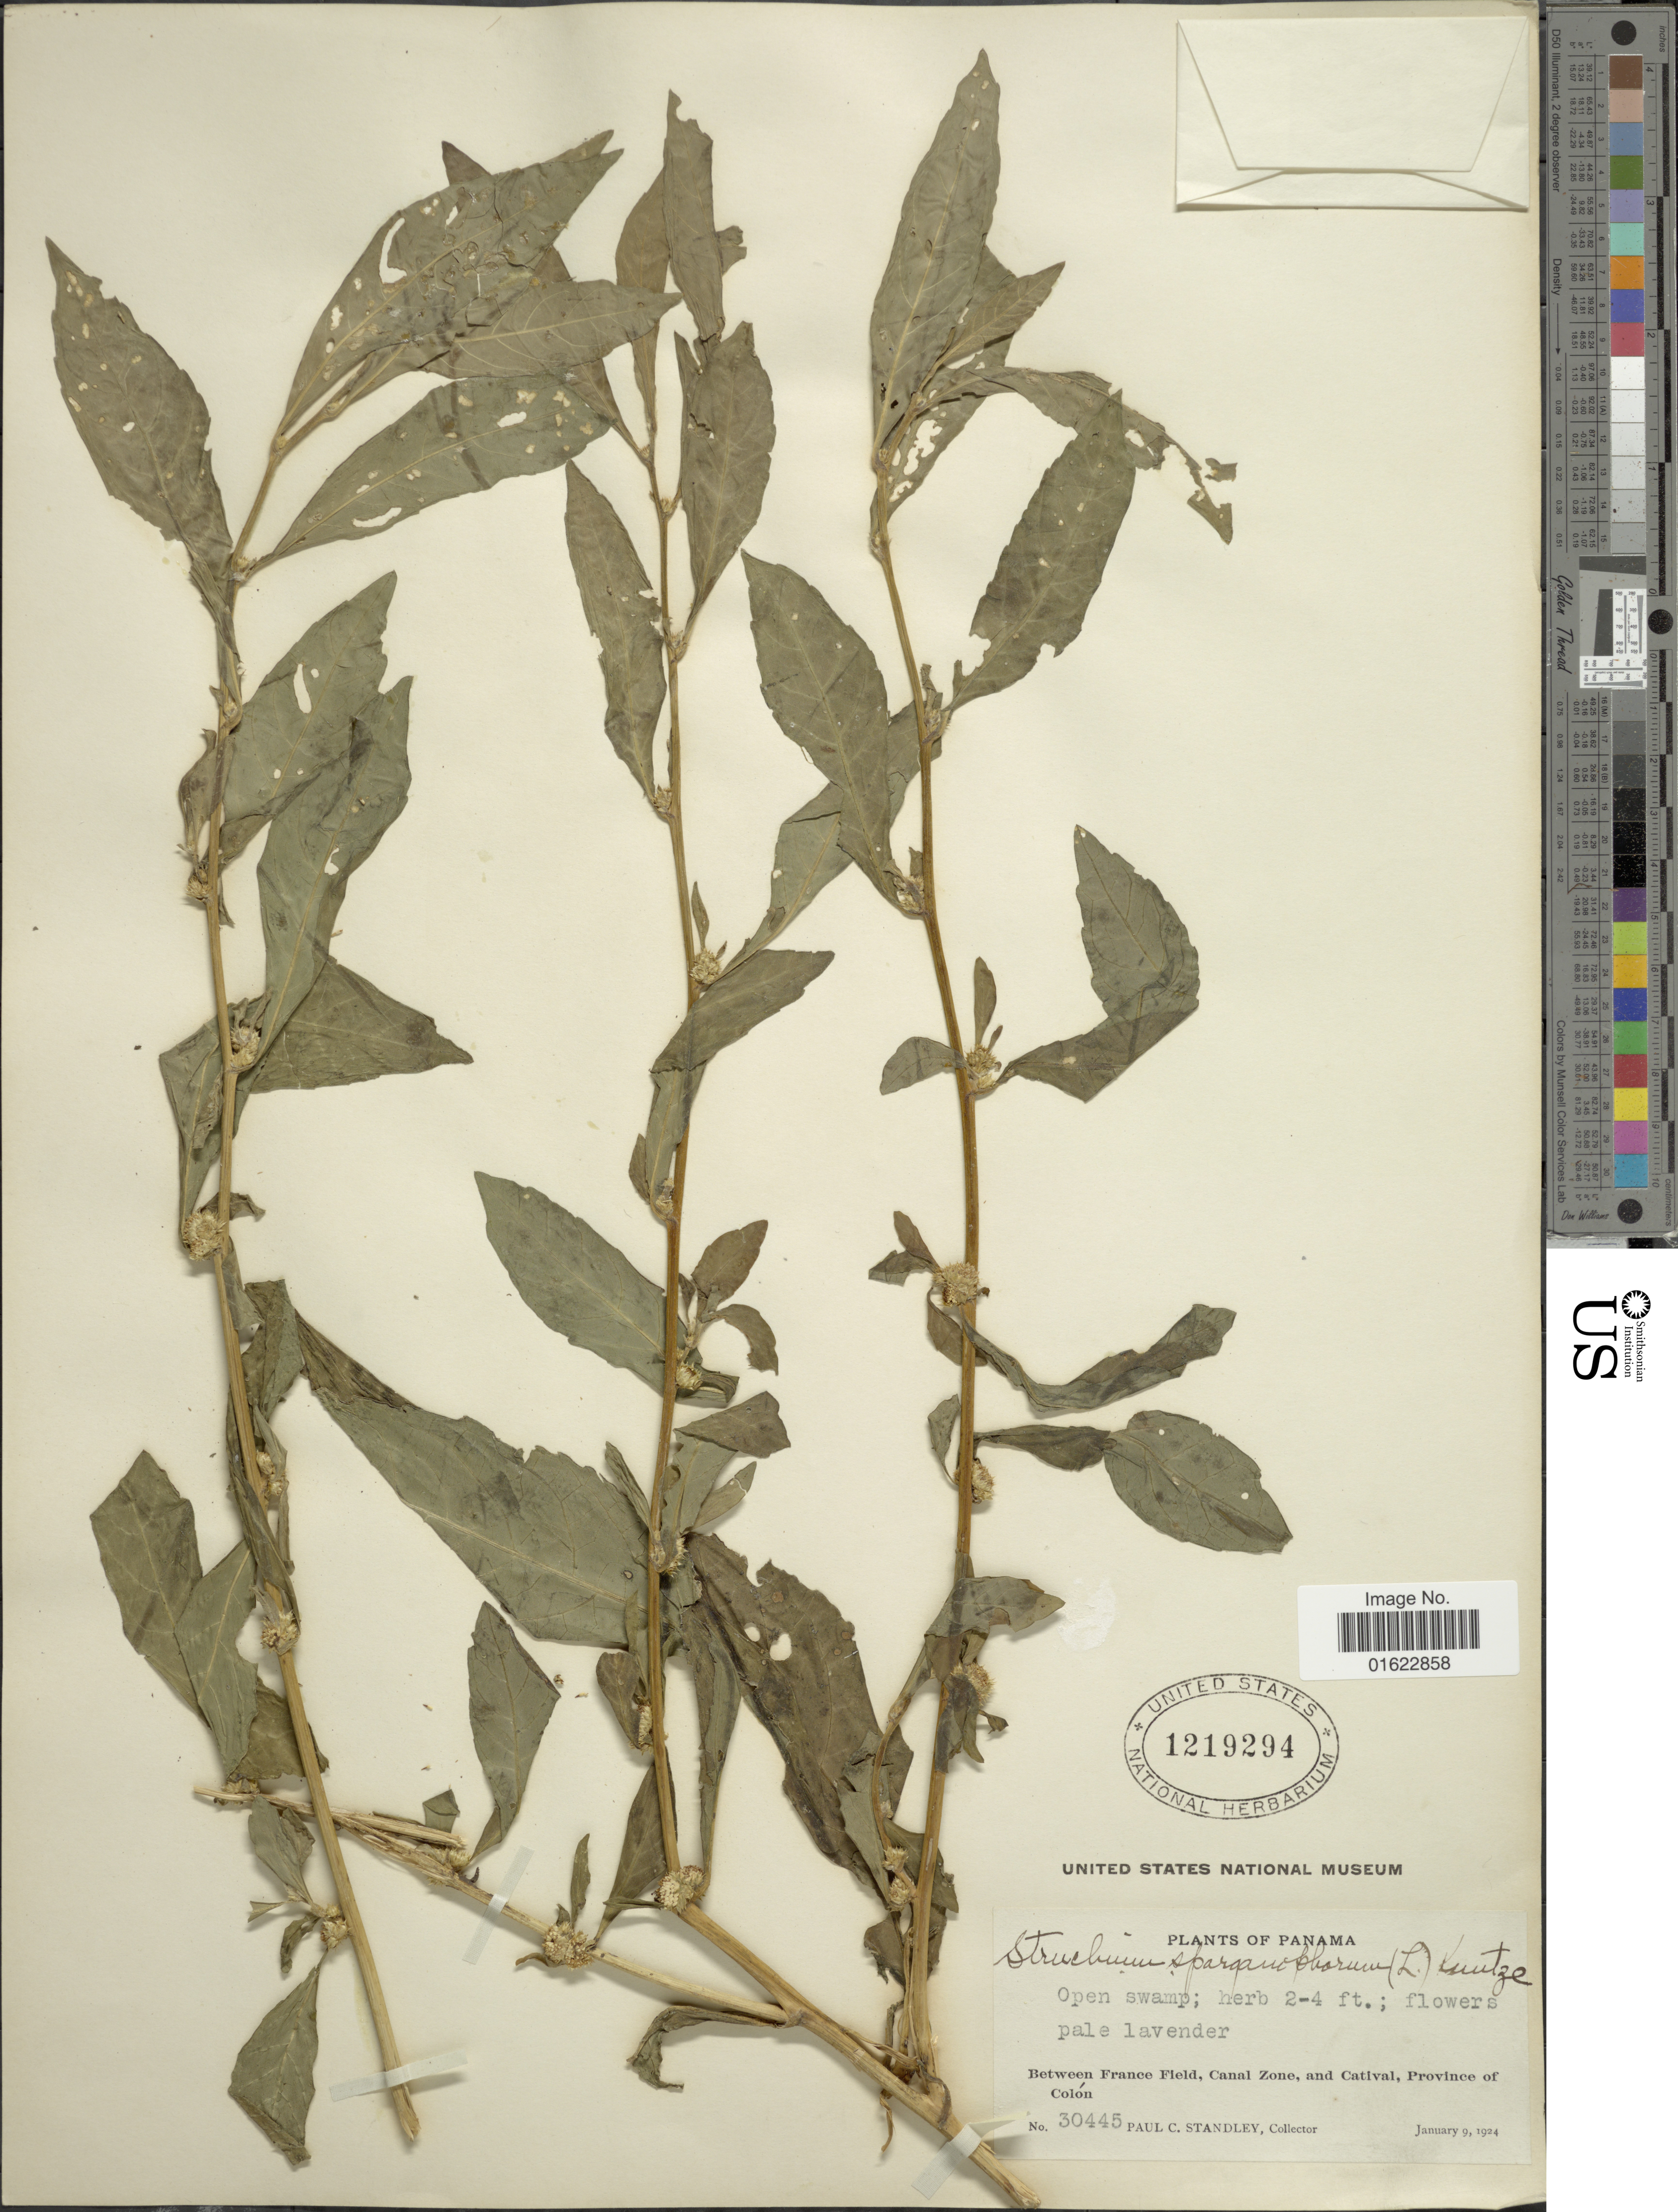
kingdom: Plantae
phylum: Tracheophyta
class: Magnoliopsida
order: Asterales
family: Asteraceae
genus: Struchium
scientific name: Struchium sparganophorum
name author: (L.) Kuntze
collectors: P. C. Standley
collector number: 30445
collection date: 1924-01-09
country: Panama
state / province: Colón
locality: Panama. Between France Field, Canal Zone, and Catival, Province of Colon.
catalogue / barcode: US 1219294